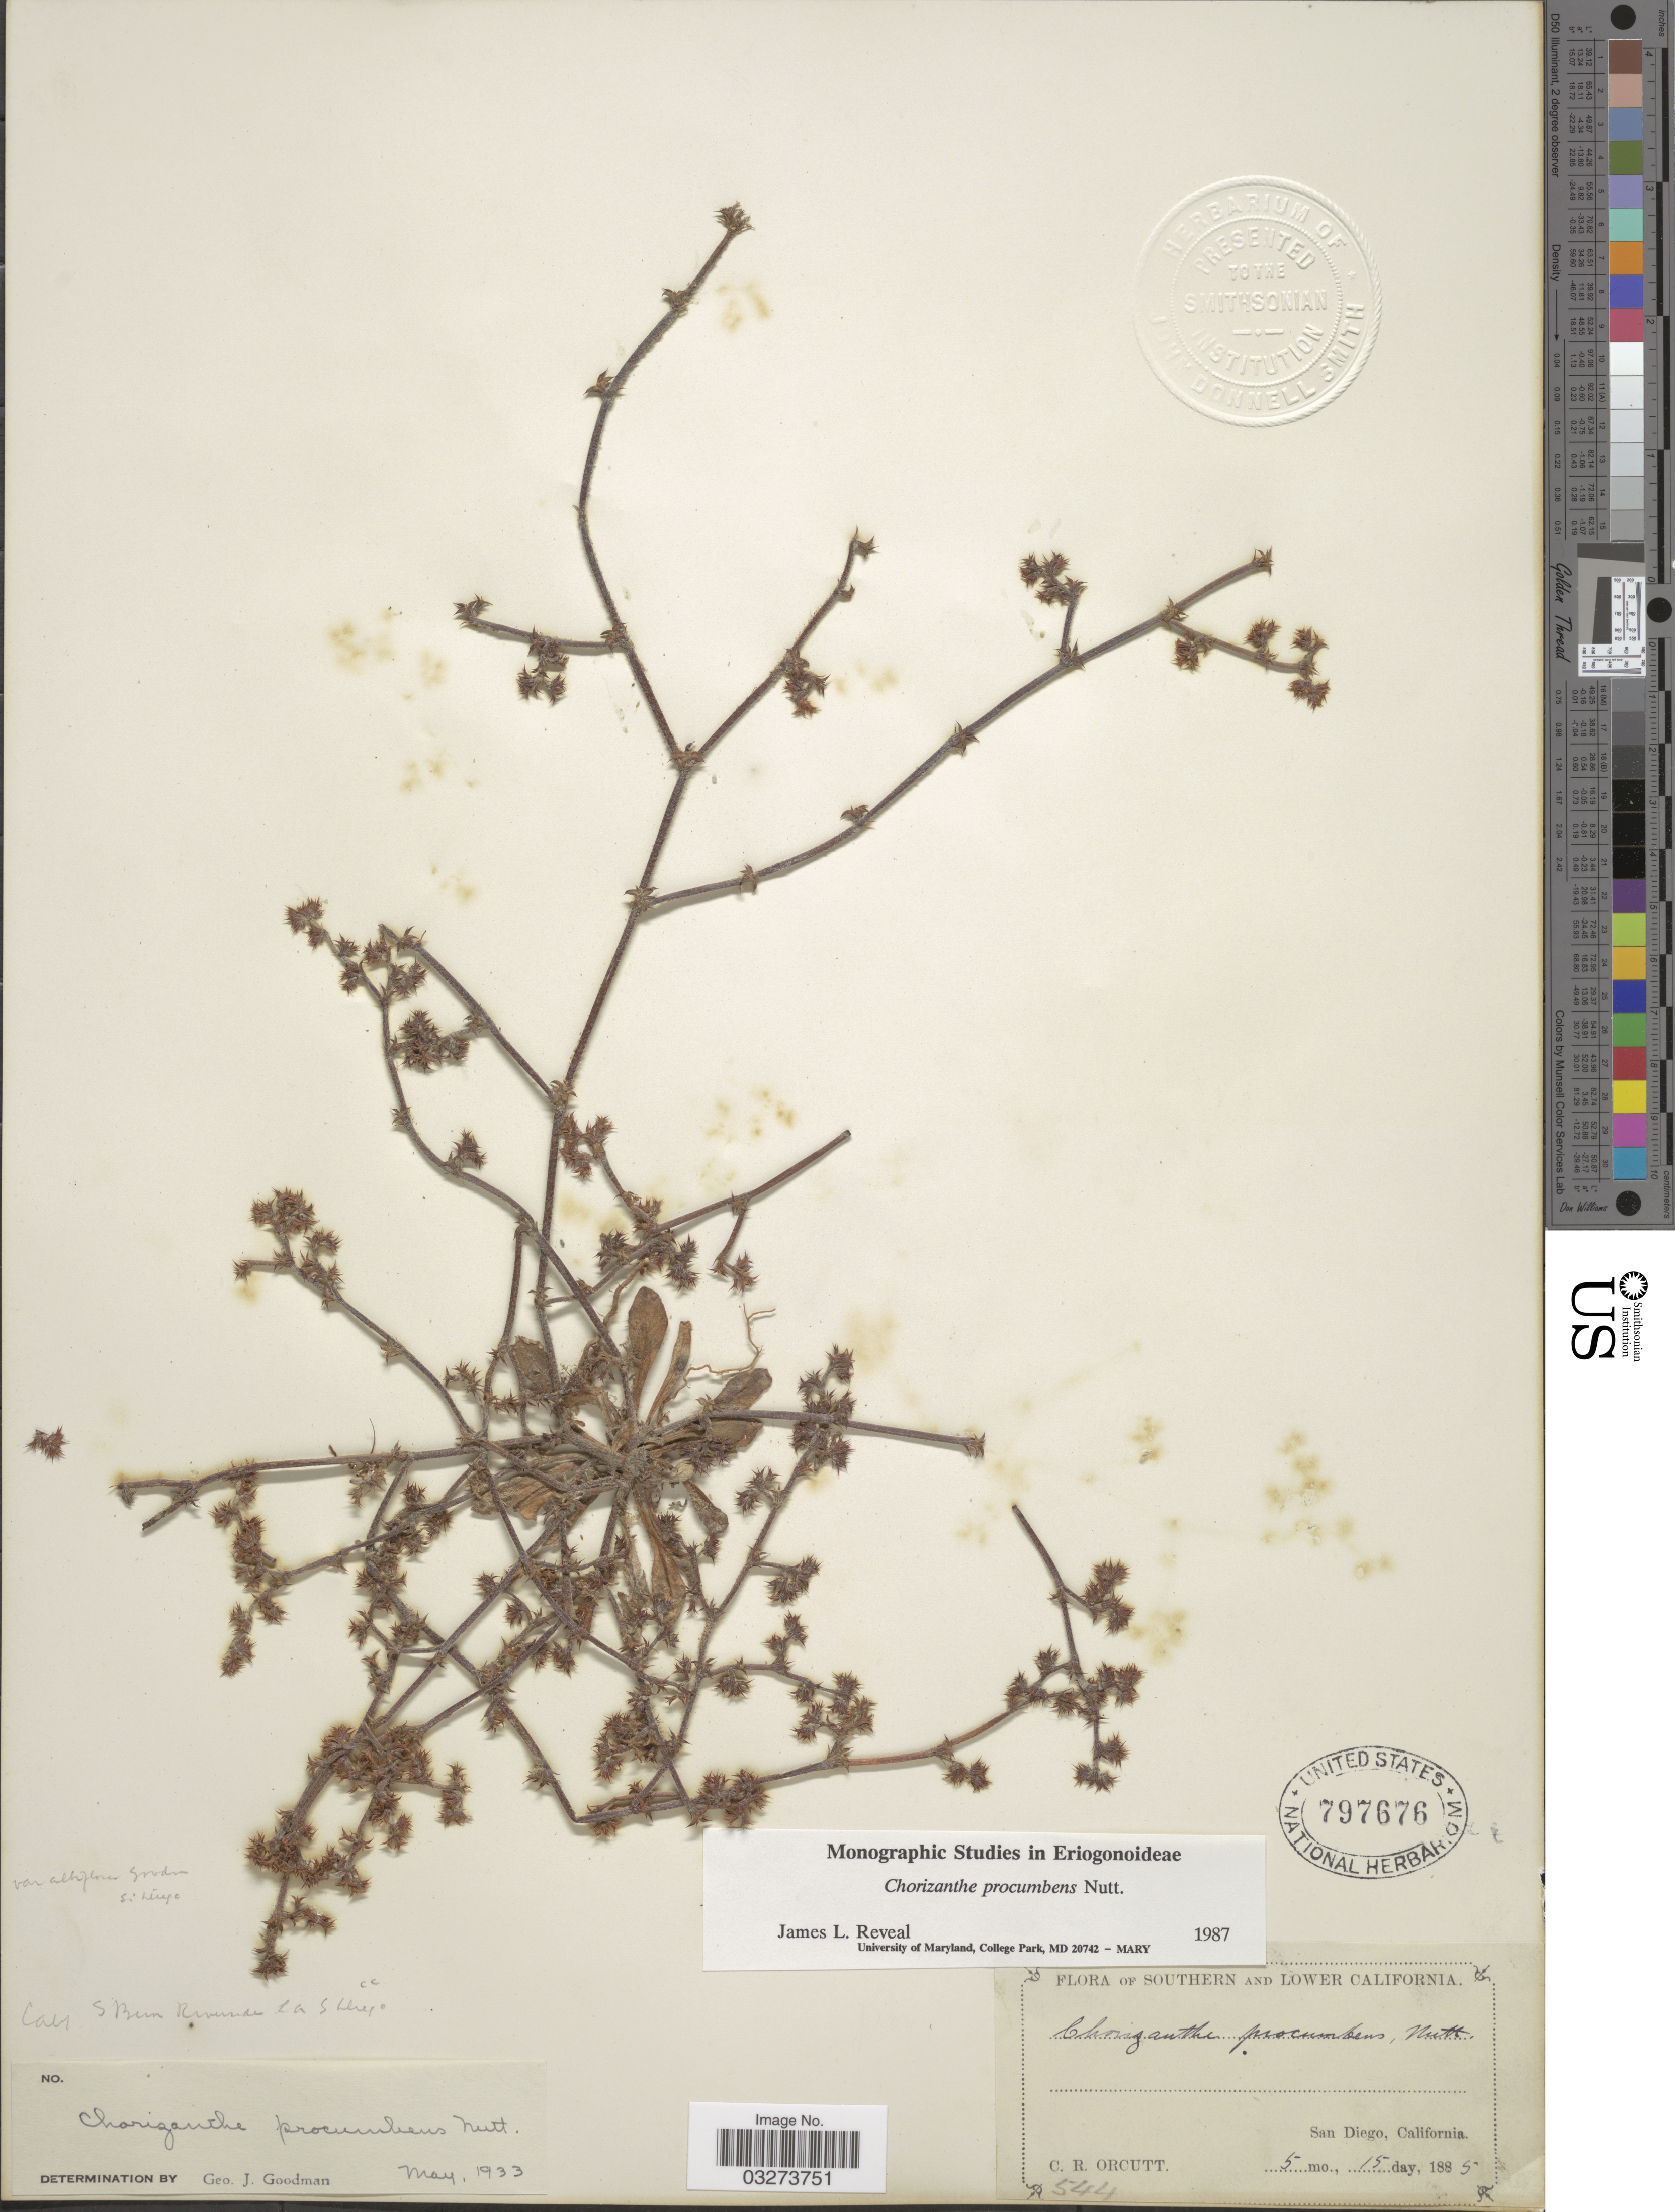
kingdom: Plantae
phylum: Tracheophyta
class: Magnoliopsida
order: Caryophyllales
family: Polygonaceae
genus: Chorizanthe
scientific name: Chorizanthe procumbens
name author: Nutt.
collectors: C. R. Orcutt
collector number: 544?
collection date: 1885-05-15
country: United States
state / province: California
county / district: San Diego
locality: Southern and Lower California. San Diego.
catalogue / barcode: US 797676